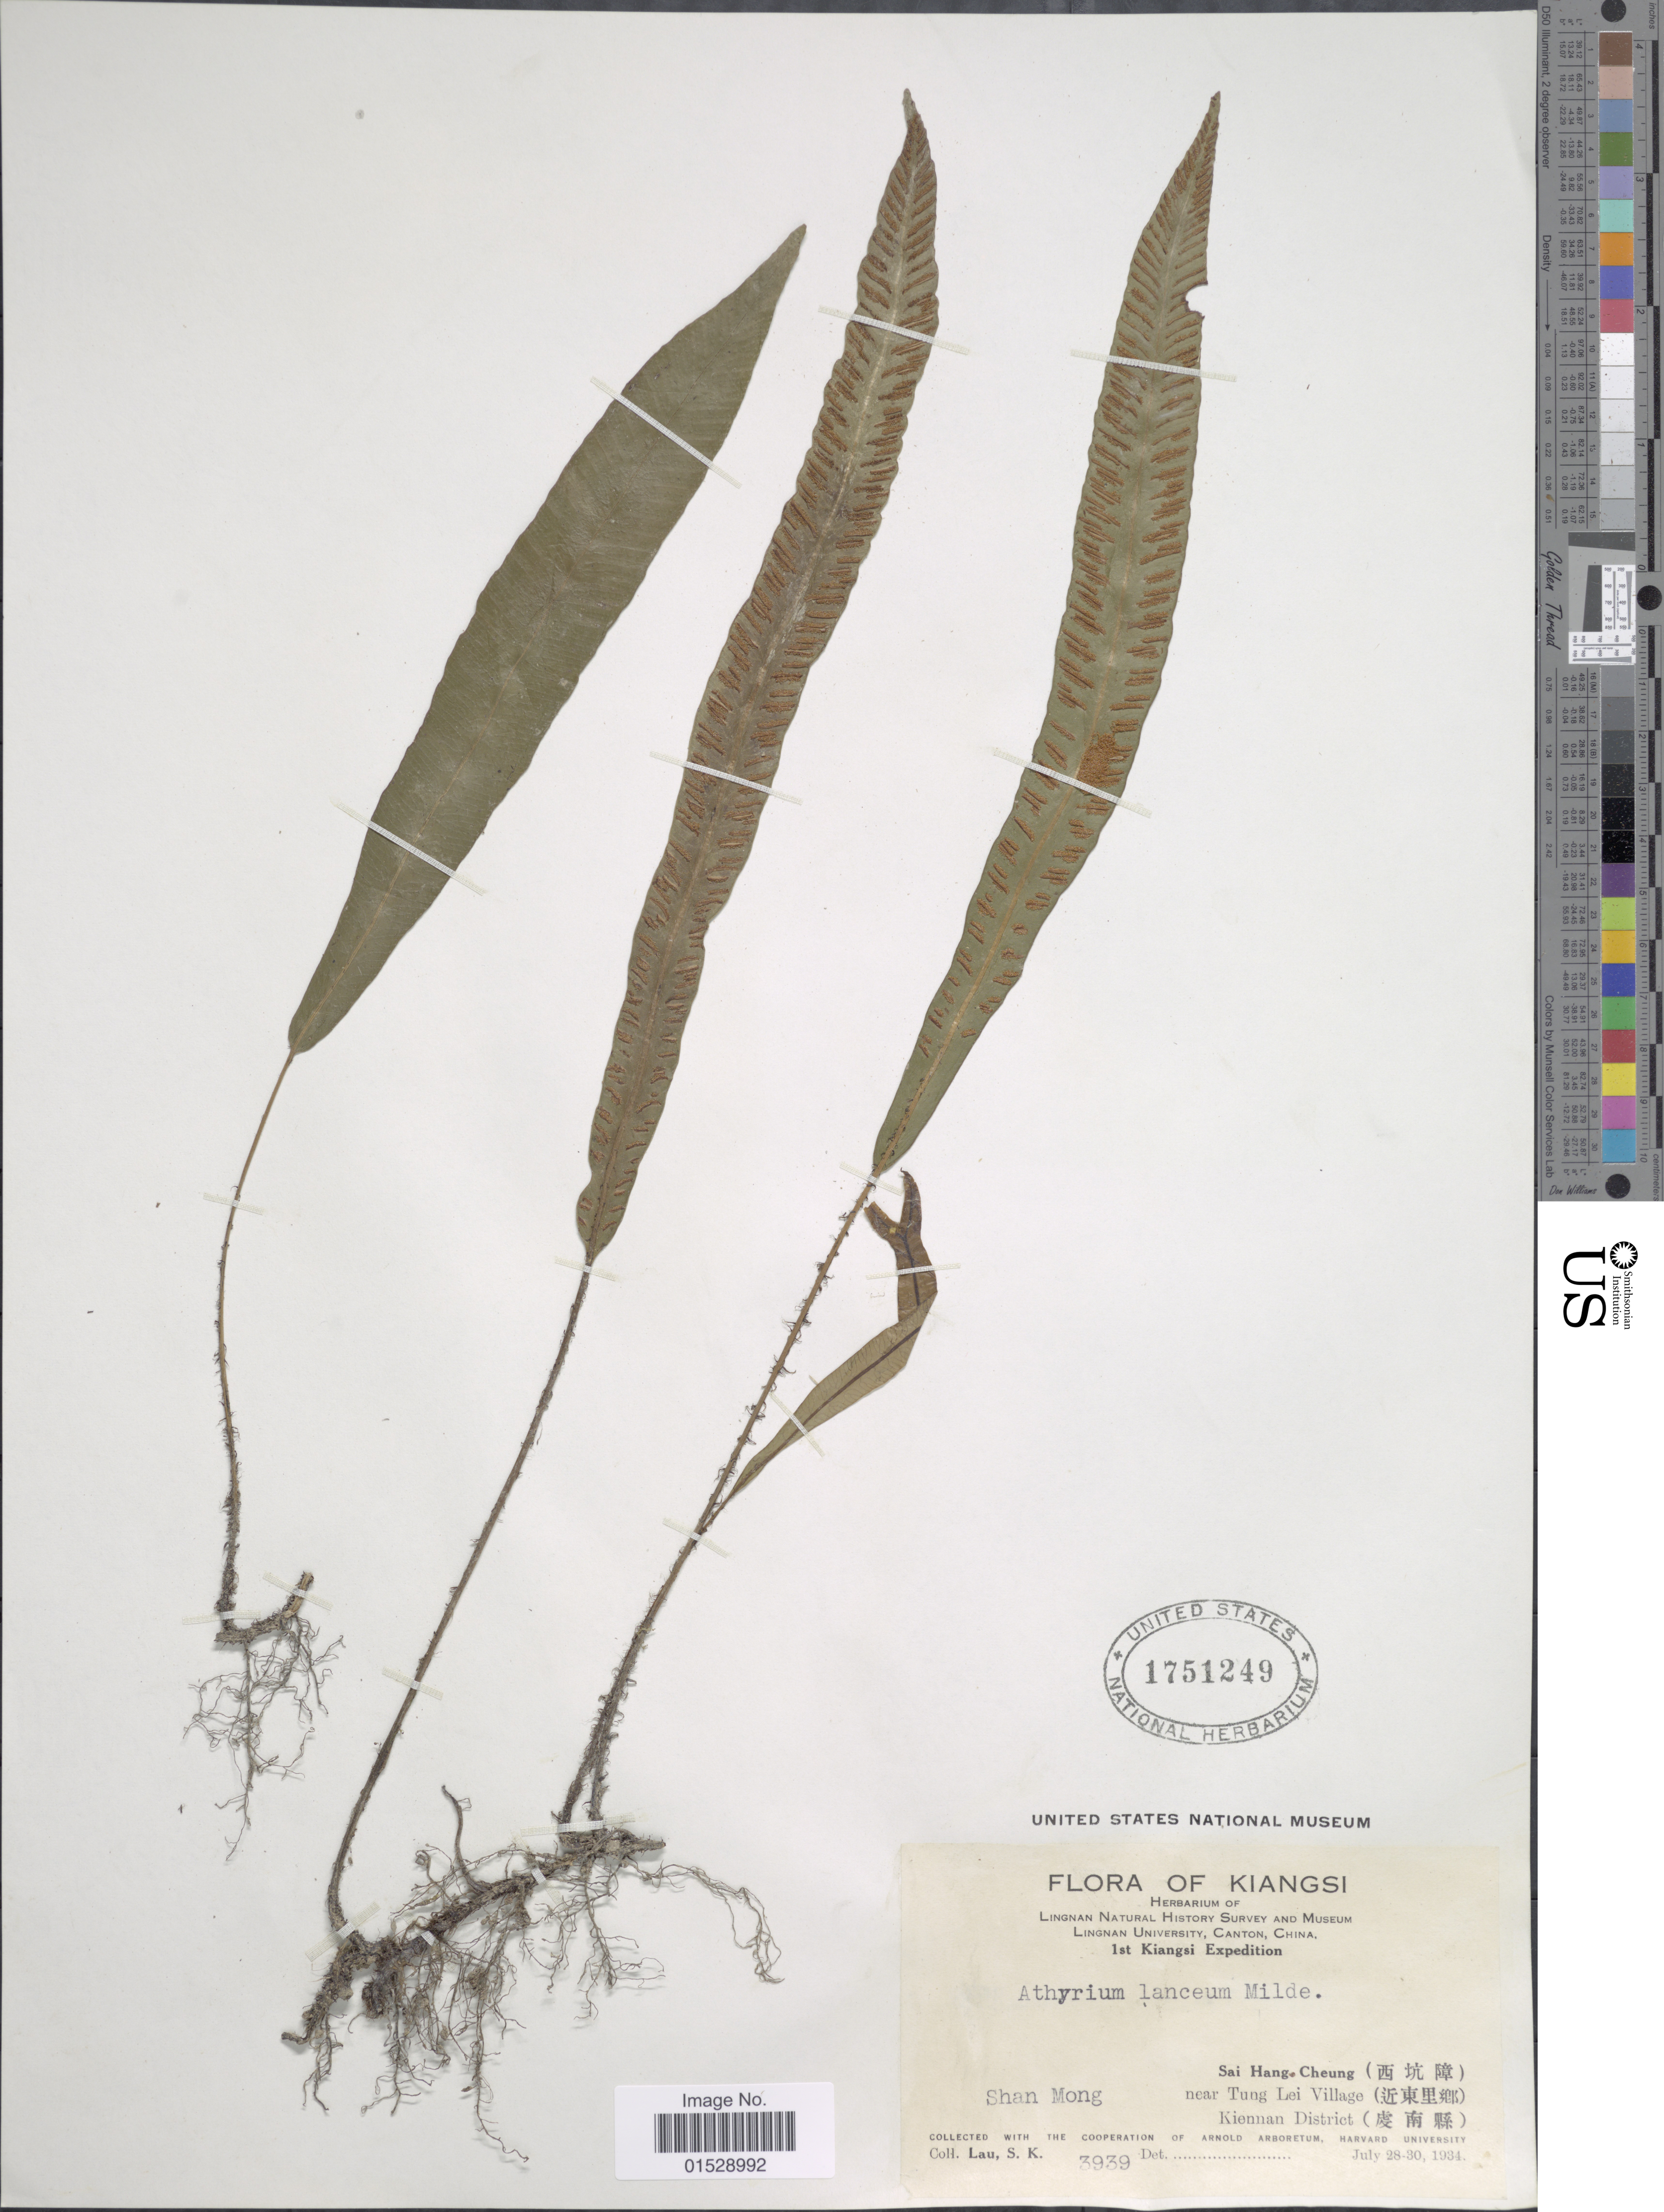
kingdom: Plantae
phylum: Tracheophyta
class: Polypodiopsida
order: Polypodiales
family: Athyriaceae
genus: Deparia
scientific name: Deparia lancea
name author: (Thunb.) Fraser-Jenk.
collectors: S. K. Lau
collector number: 3939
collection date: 1934-07-28/1934-07-30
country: China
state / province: Jiangxi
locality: Kiangsi, Shan Mong, Sai Hang-Cheung, near Tung Lei Village, Kiennan District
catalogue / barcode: US 1751249